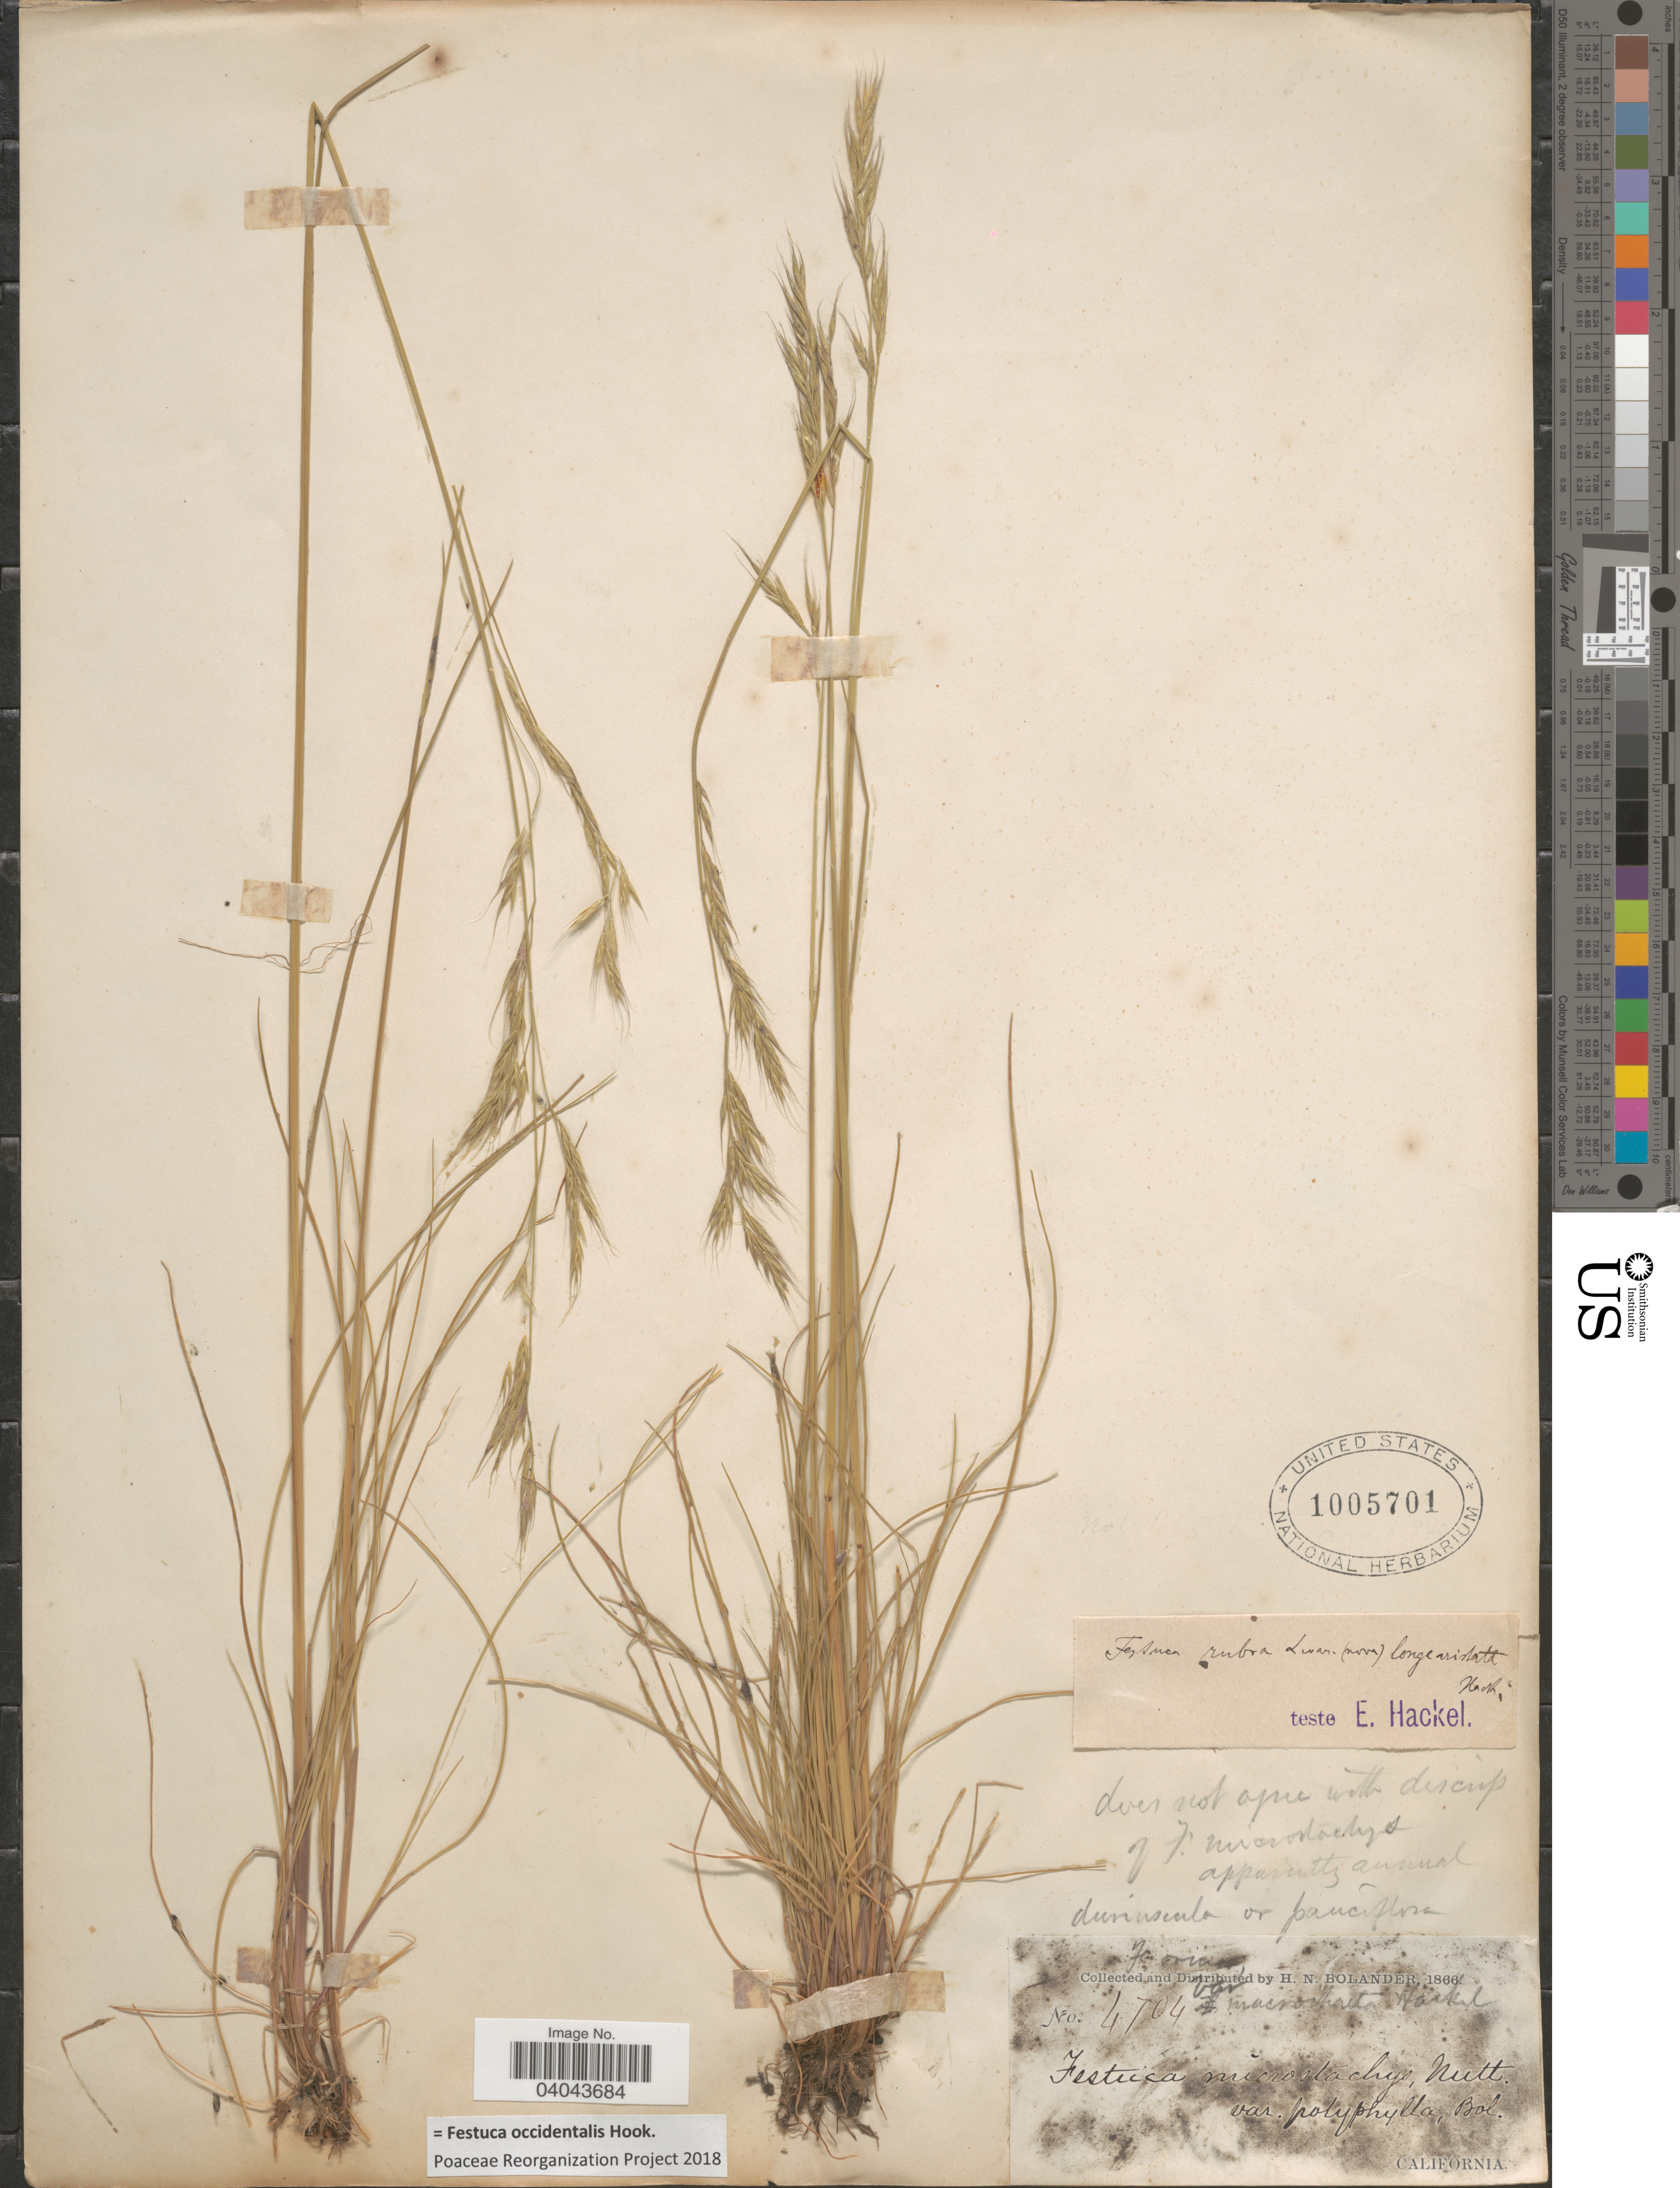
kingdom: Plantae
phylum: Tracheophyta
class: Liliopsida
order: Poales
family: Poaceae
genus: Festuca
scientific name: Festuca occidentalis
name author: Hook.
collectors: H. Bolander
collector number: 4704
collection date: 1866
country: United States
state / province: California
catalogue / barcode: US 1005701